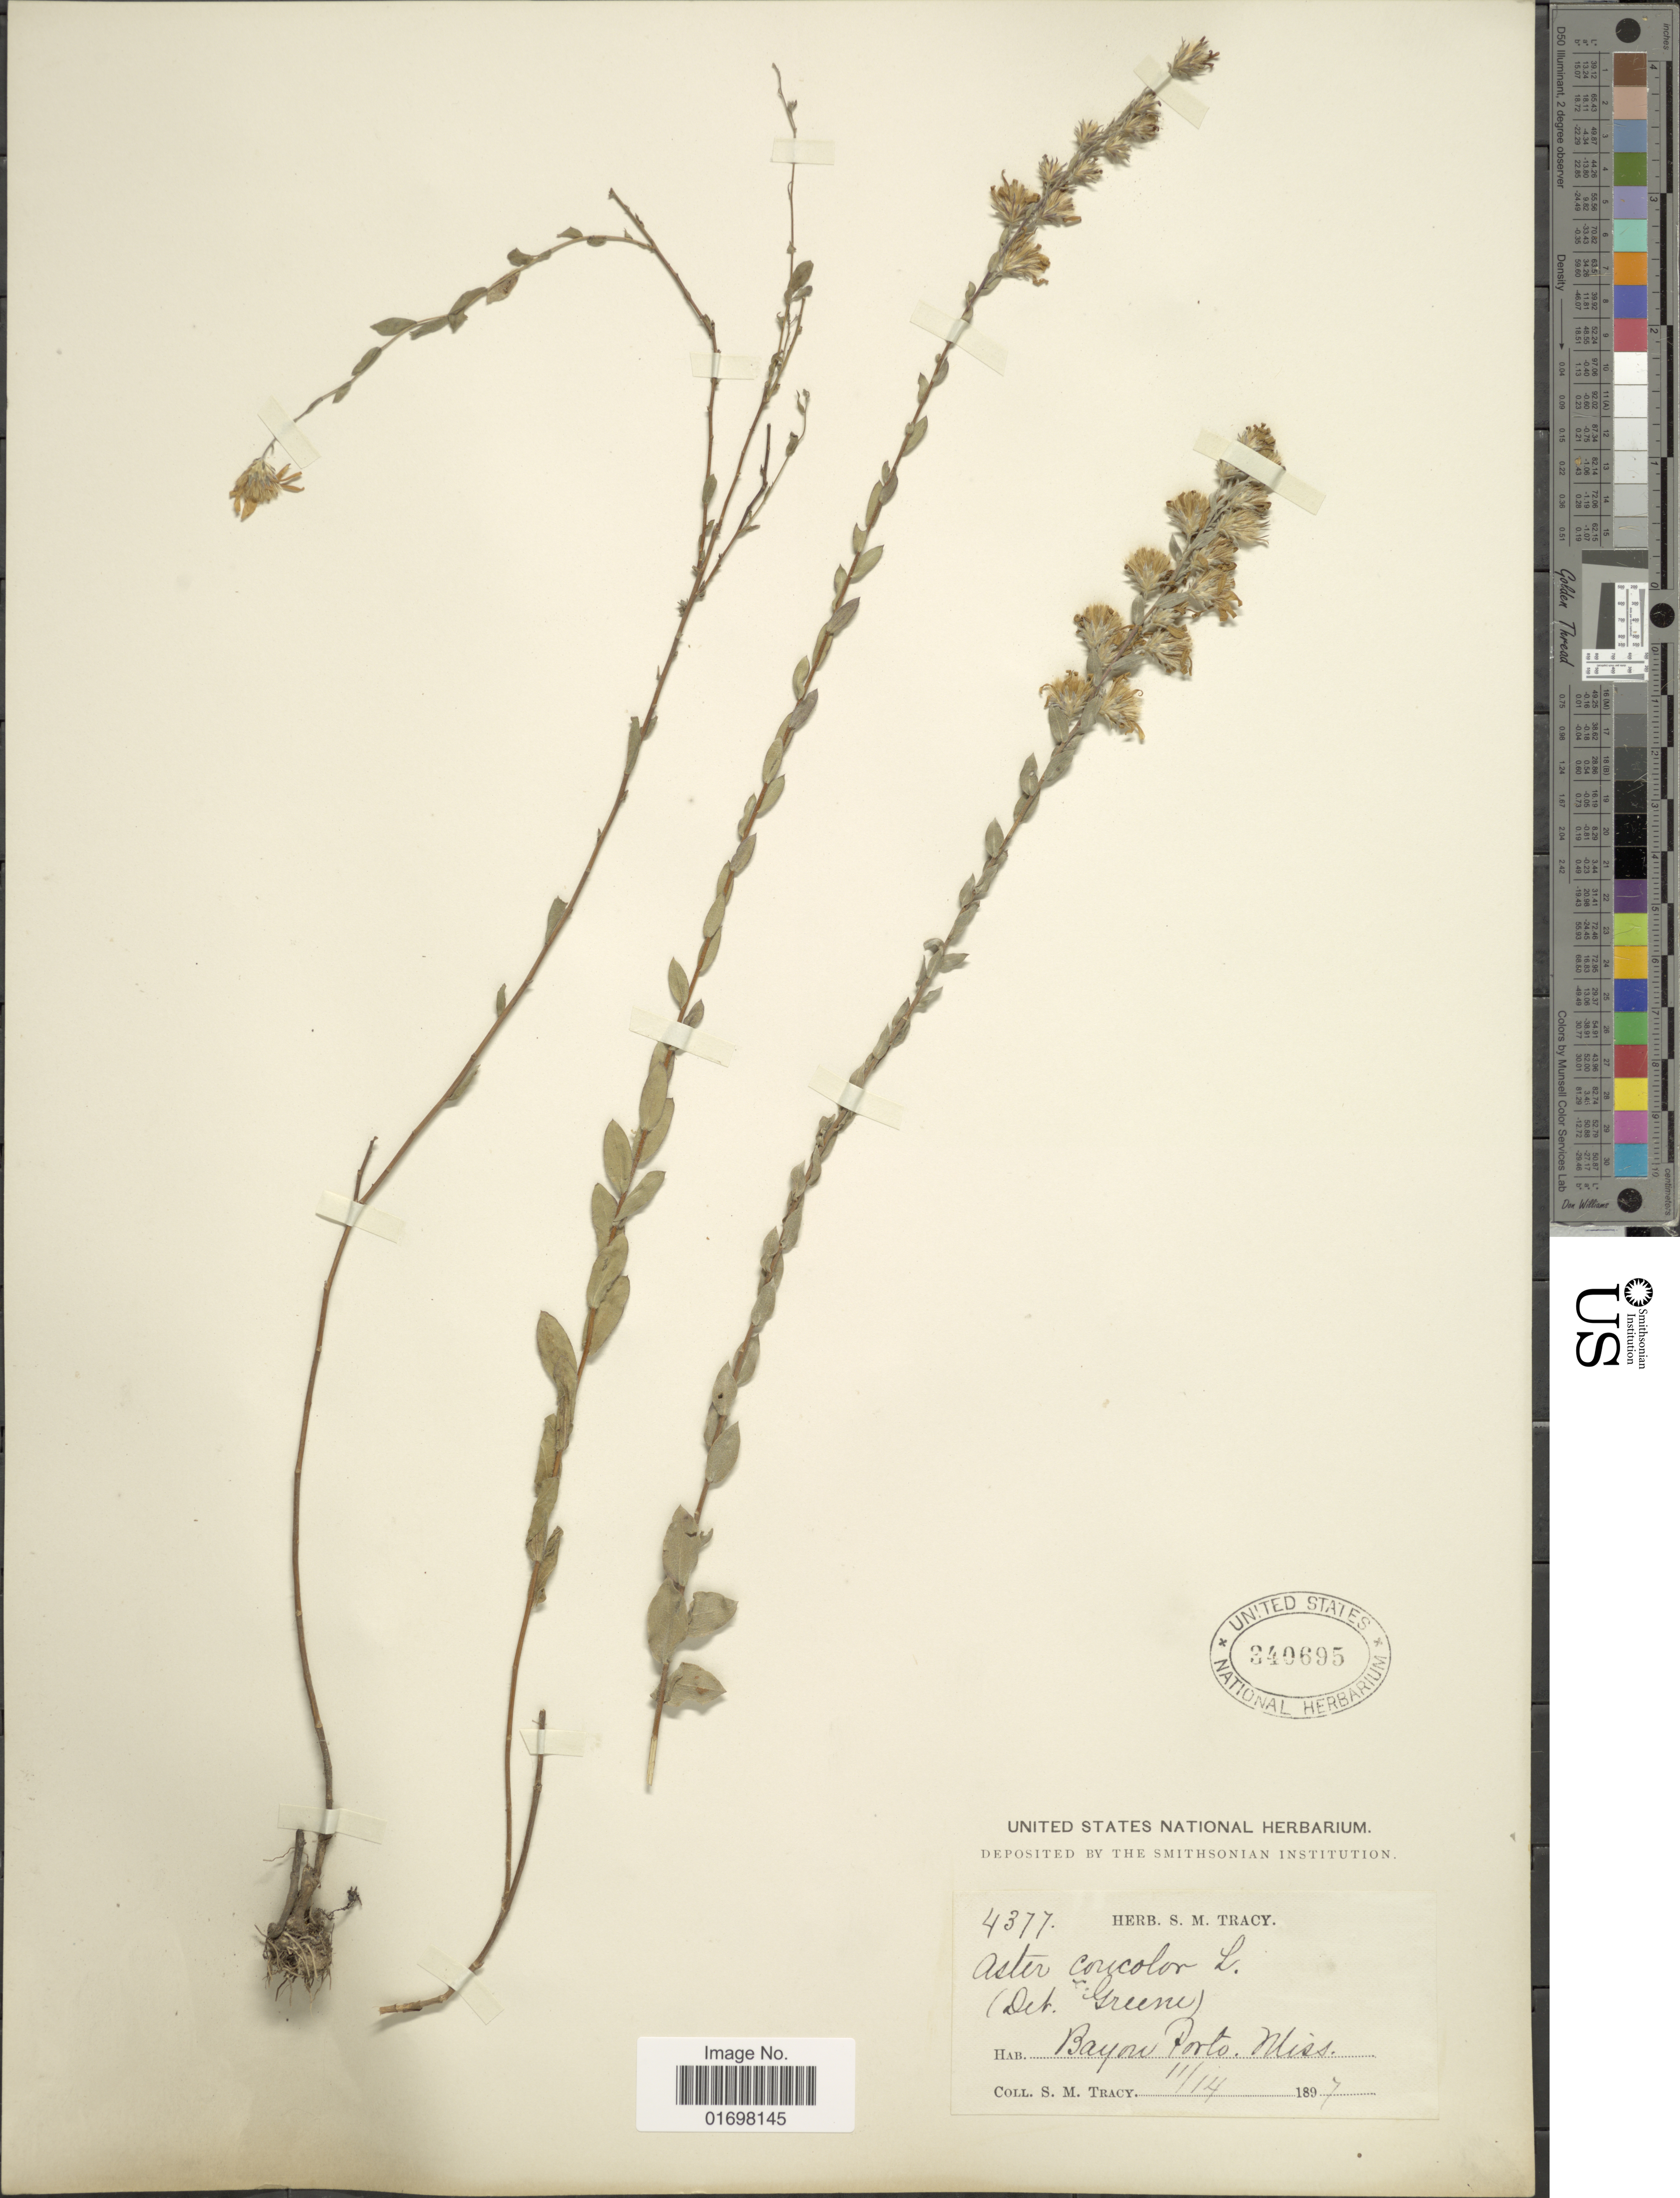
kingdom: Plantae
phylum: Tracheophyta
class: Magnoliopsida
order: Asterales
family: Asteraceae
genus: Symphyotrichum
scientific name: Symphyotrichum concolor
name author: (L.) G.L. Nesom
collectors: S. M. Tracy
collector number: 4377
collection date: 1897-11-14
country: United States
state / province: Mississippi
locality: Bayon Porto Miss.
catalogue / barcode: US 340695